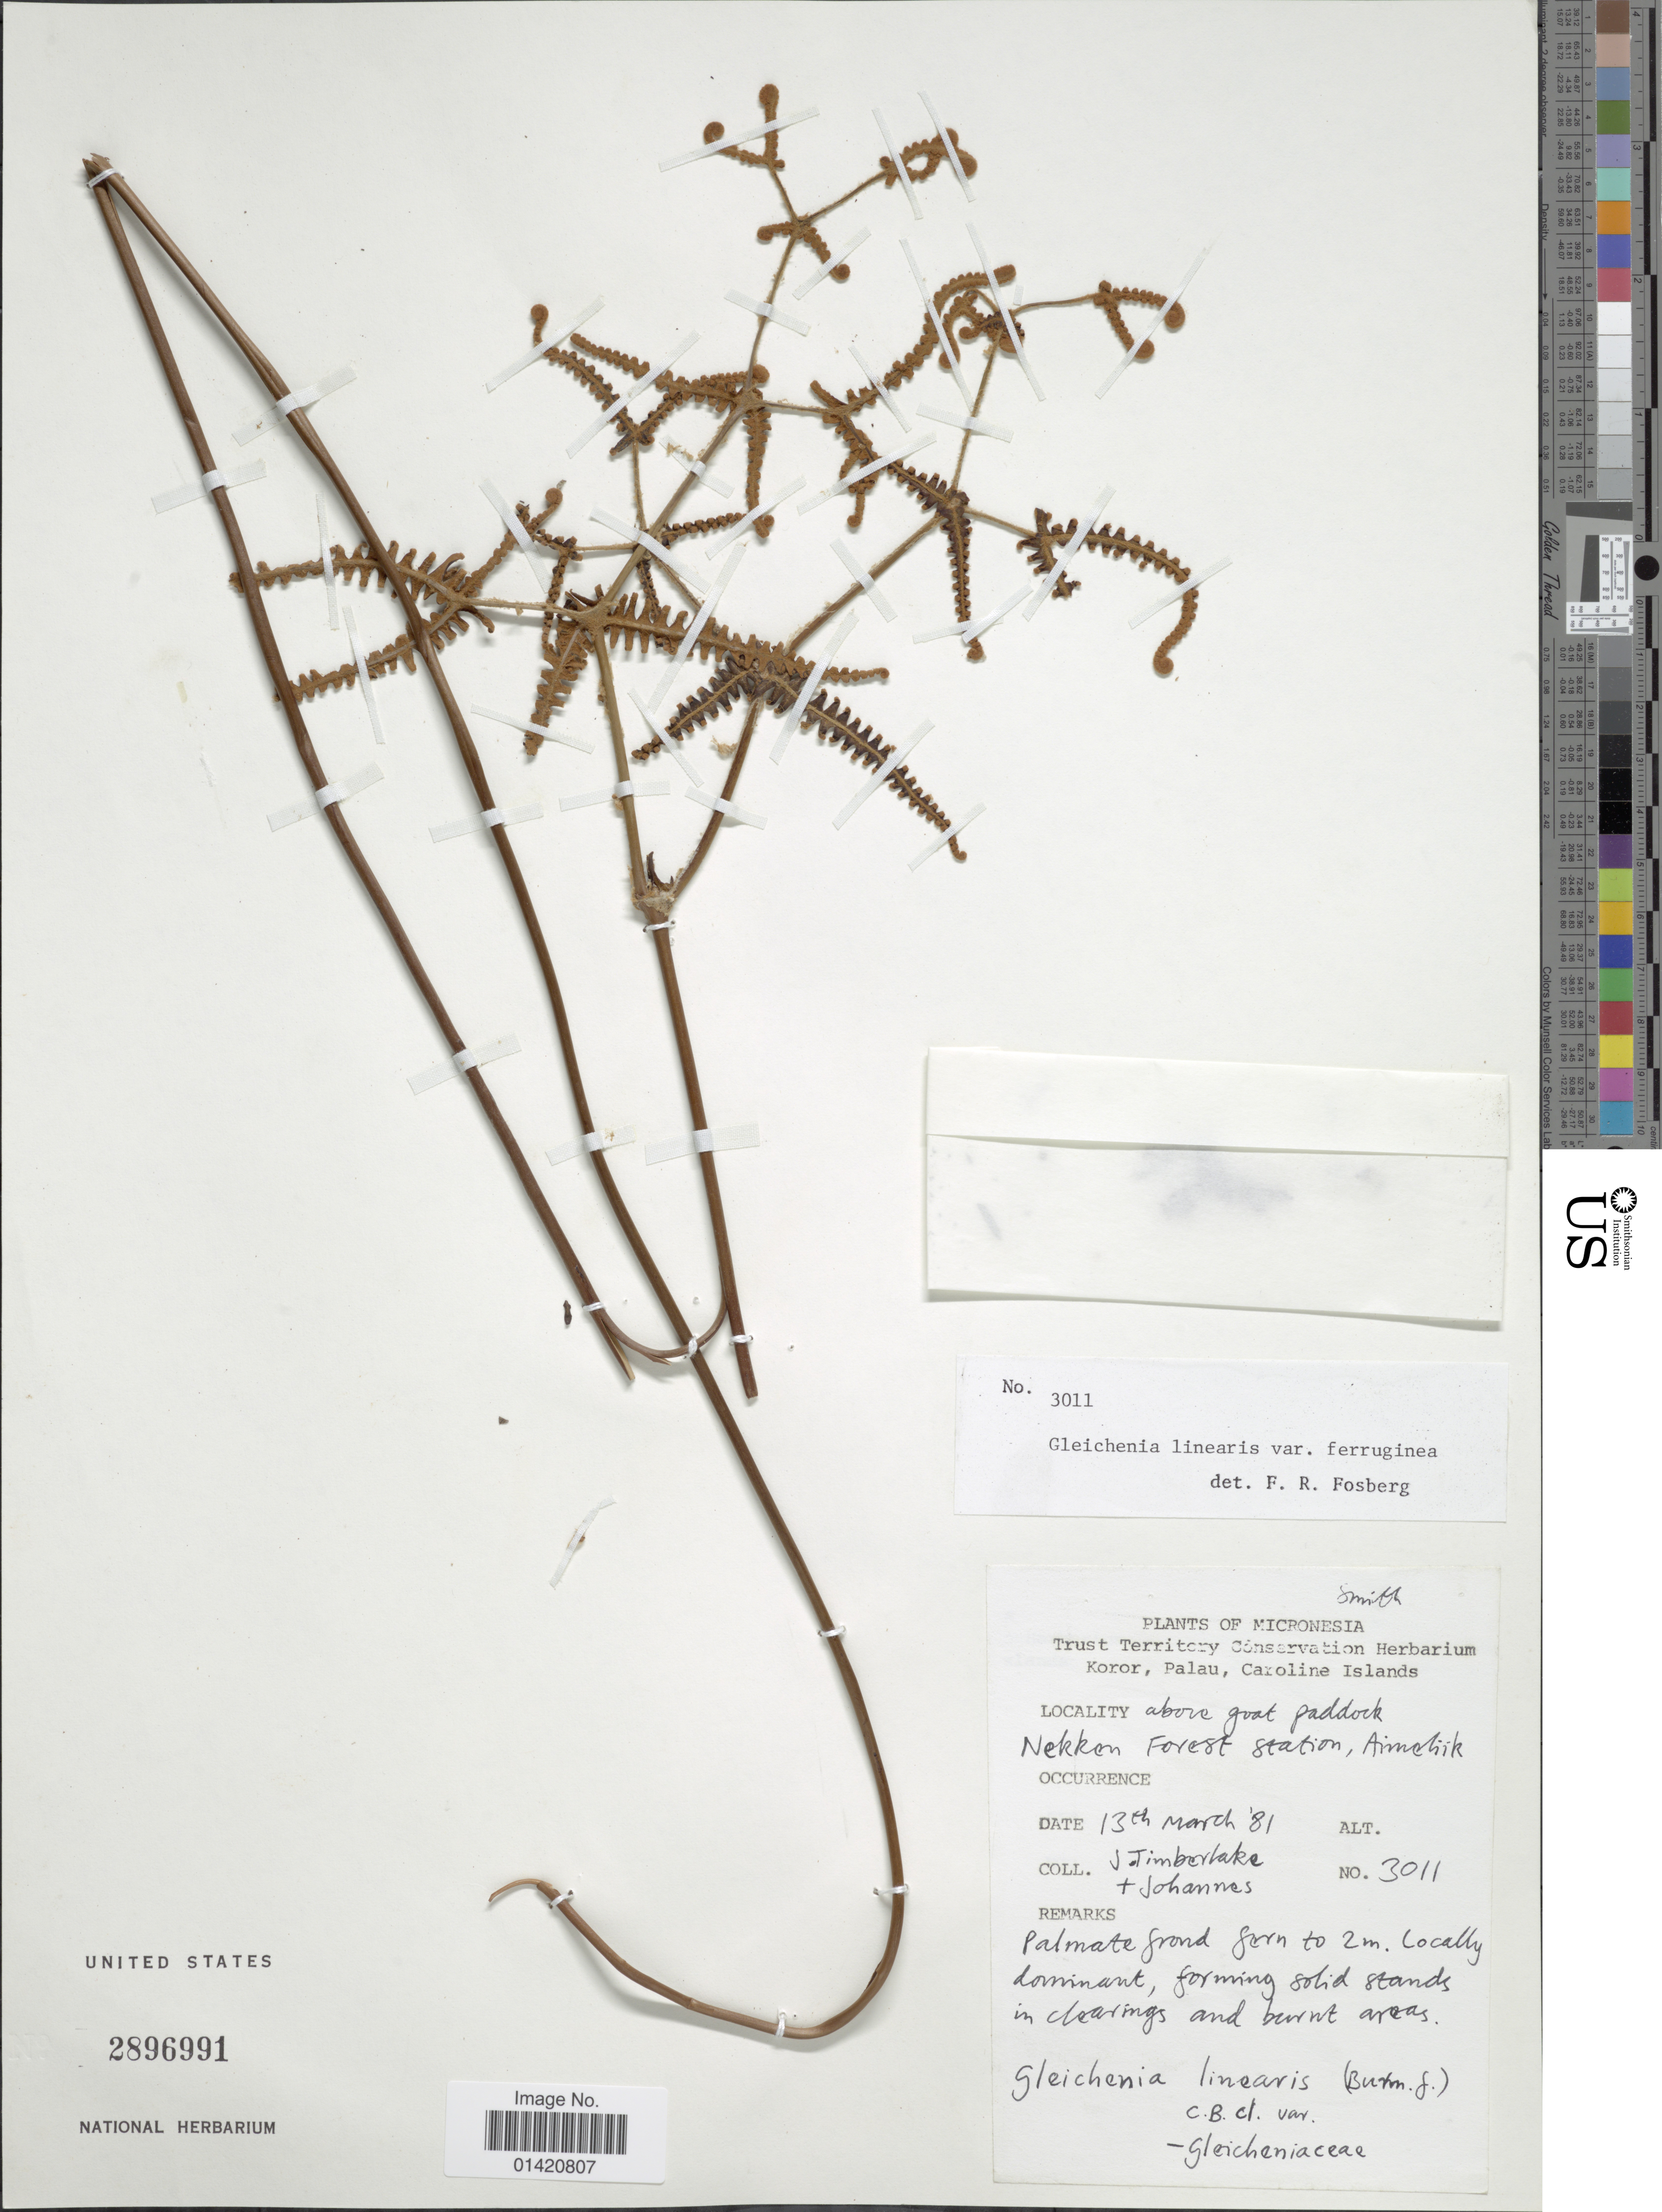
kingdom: Plantae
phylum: Tracheophyta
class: Polypodiopsida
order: Gleicheniales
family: Gleicheniaceae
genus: Dicranopteris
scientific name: Dicranopteris linearis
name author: (Burm. f.) Underw.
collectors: J. Timberlake & -. Johannes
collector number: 3011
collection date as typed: Transcribed d/m/y: 13/3/81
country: Palau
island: Oreor [Koror]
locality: Koror, Palau, above goat paddock, Nekkon Forest station, Aimetiik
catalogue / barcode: US 2896991